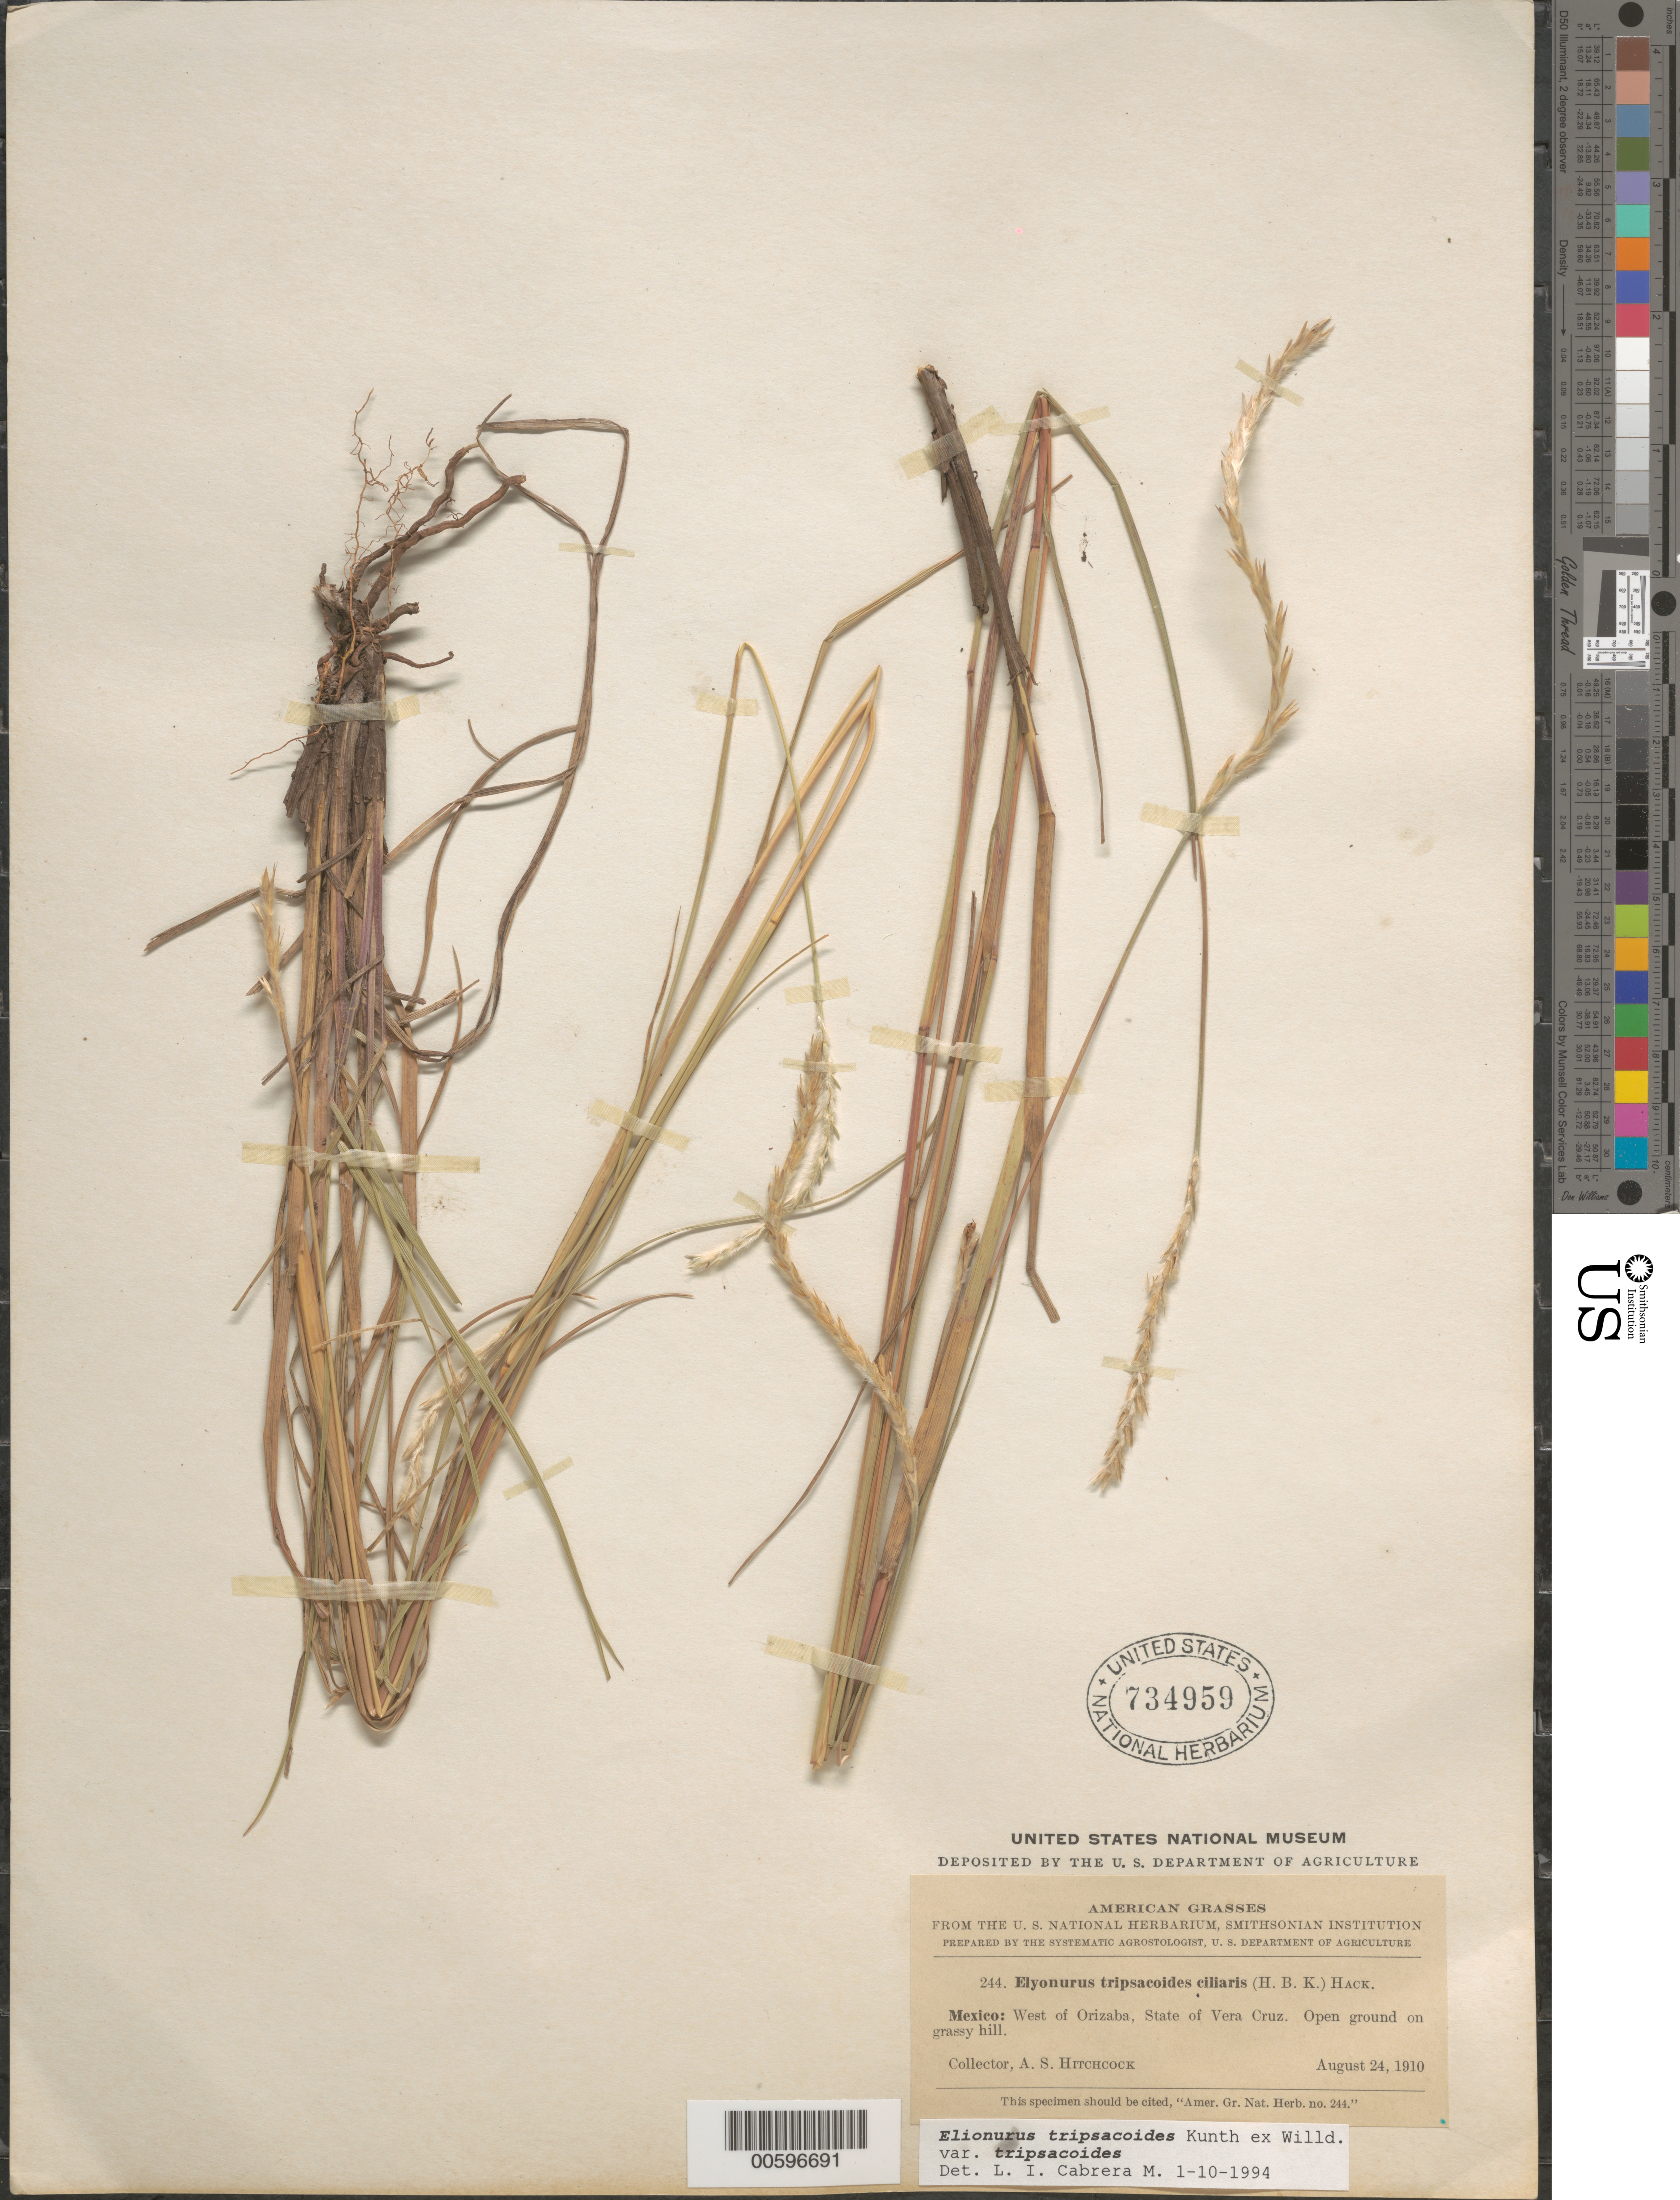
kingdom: Plantae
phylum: Tracheophyta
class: Liliopsida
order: Poales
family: Poaceae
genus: Elionurus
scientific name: Elionurus tripsacoides var. tripsacoides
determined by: Cabrera M., L. I.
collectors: A. S. Hitchcock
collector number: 244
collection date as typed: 24 Aug 1910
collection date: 1910-08-24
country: Mexico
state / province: Veracruz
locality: W of Orizaba.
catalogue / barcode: US 734959